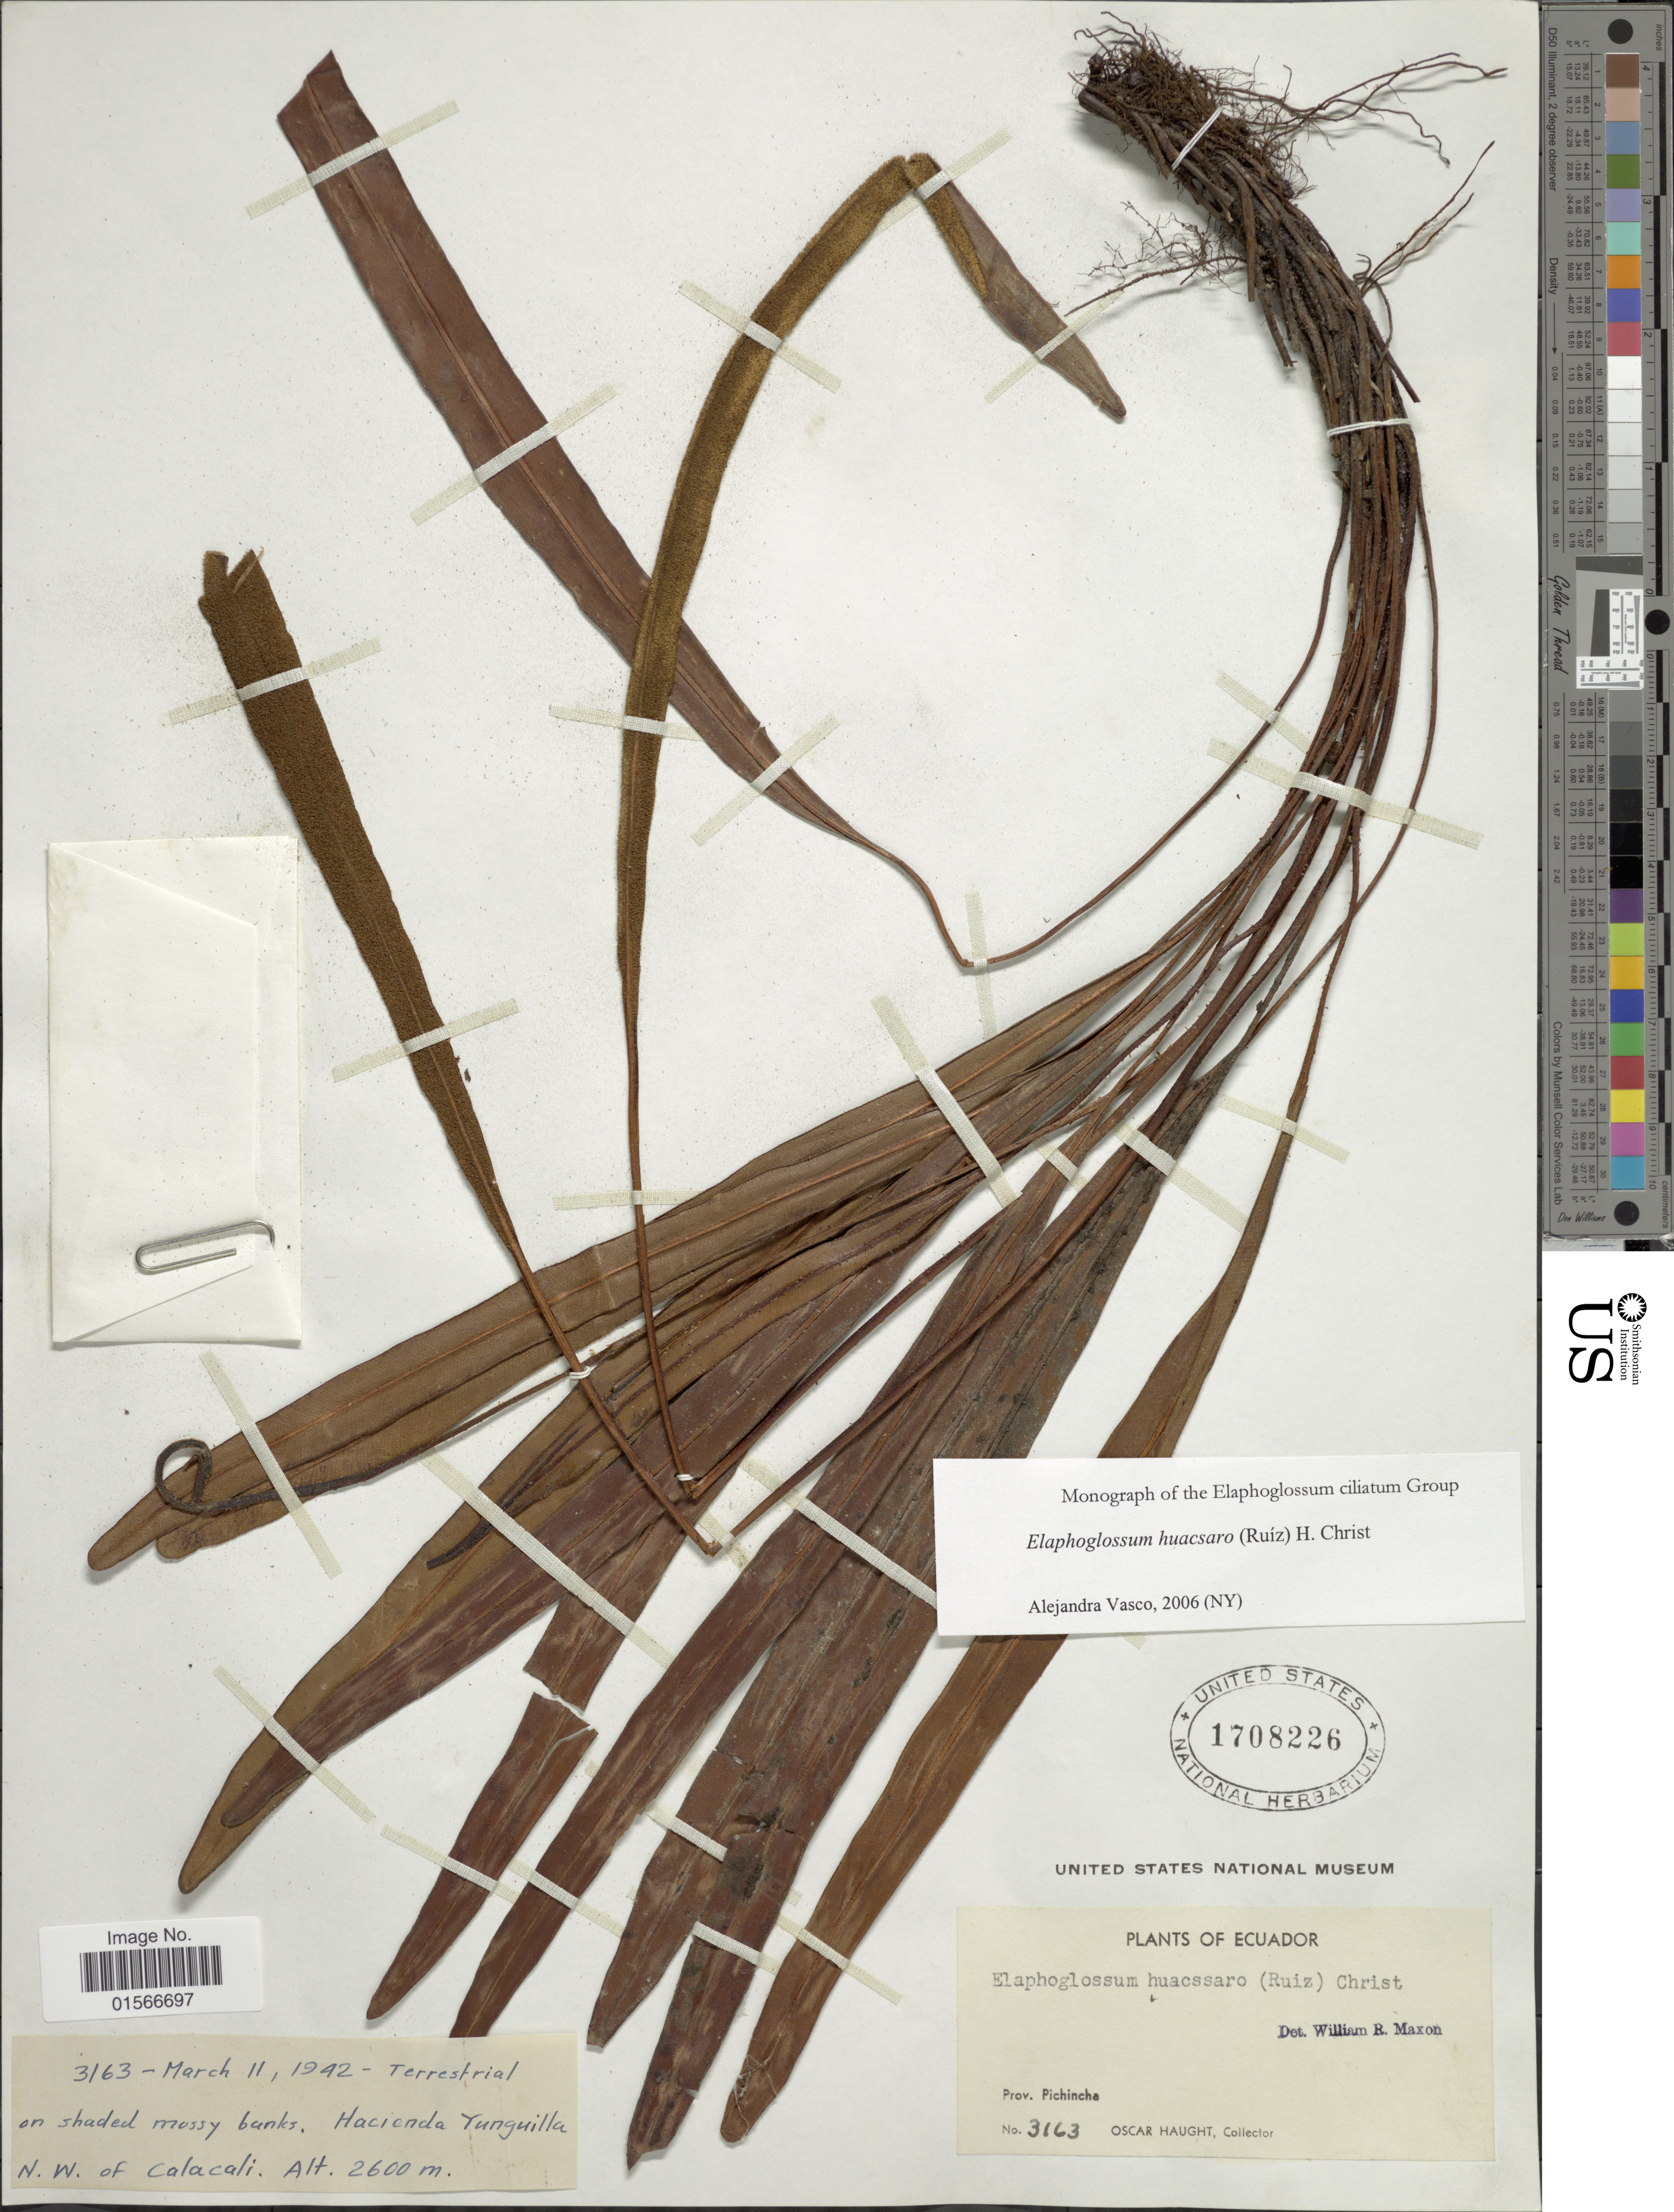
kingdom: Plantae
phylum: Tracheophyta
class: Polypodiopsida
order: Polypodiales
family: Dryopteridaceae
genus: Elaphoglossum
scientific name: Elaphoglossum huacsaro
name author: (Ruiz) Christ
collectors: O. L. Haught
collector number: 3163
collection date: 1942-03-11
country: Ecuador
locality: Hacienda Yunguilla N.W. of Calacali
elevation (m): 2600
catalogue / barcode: US 1708226